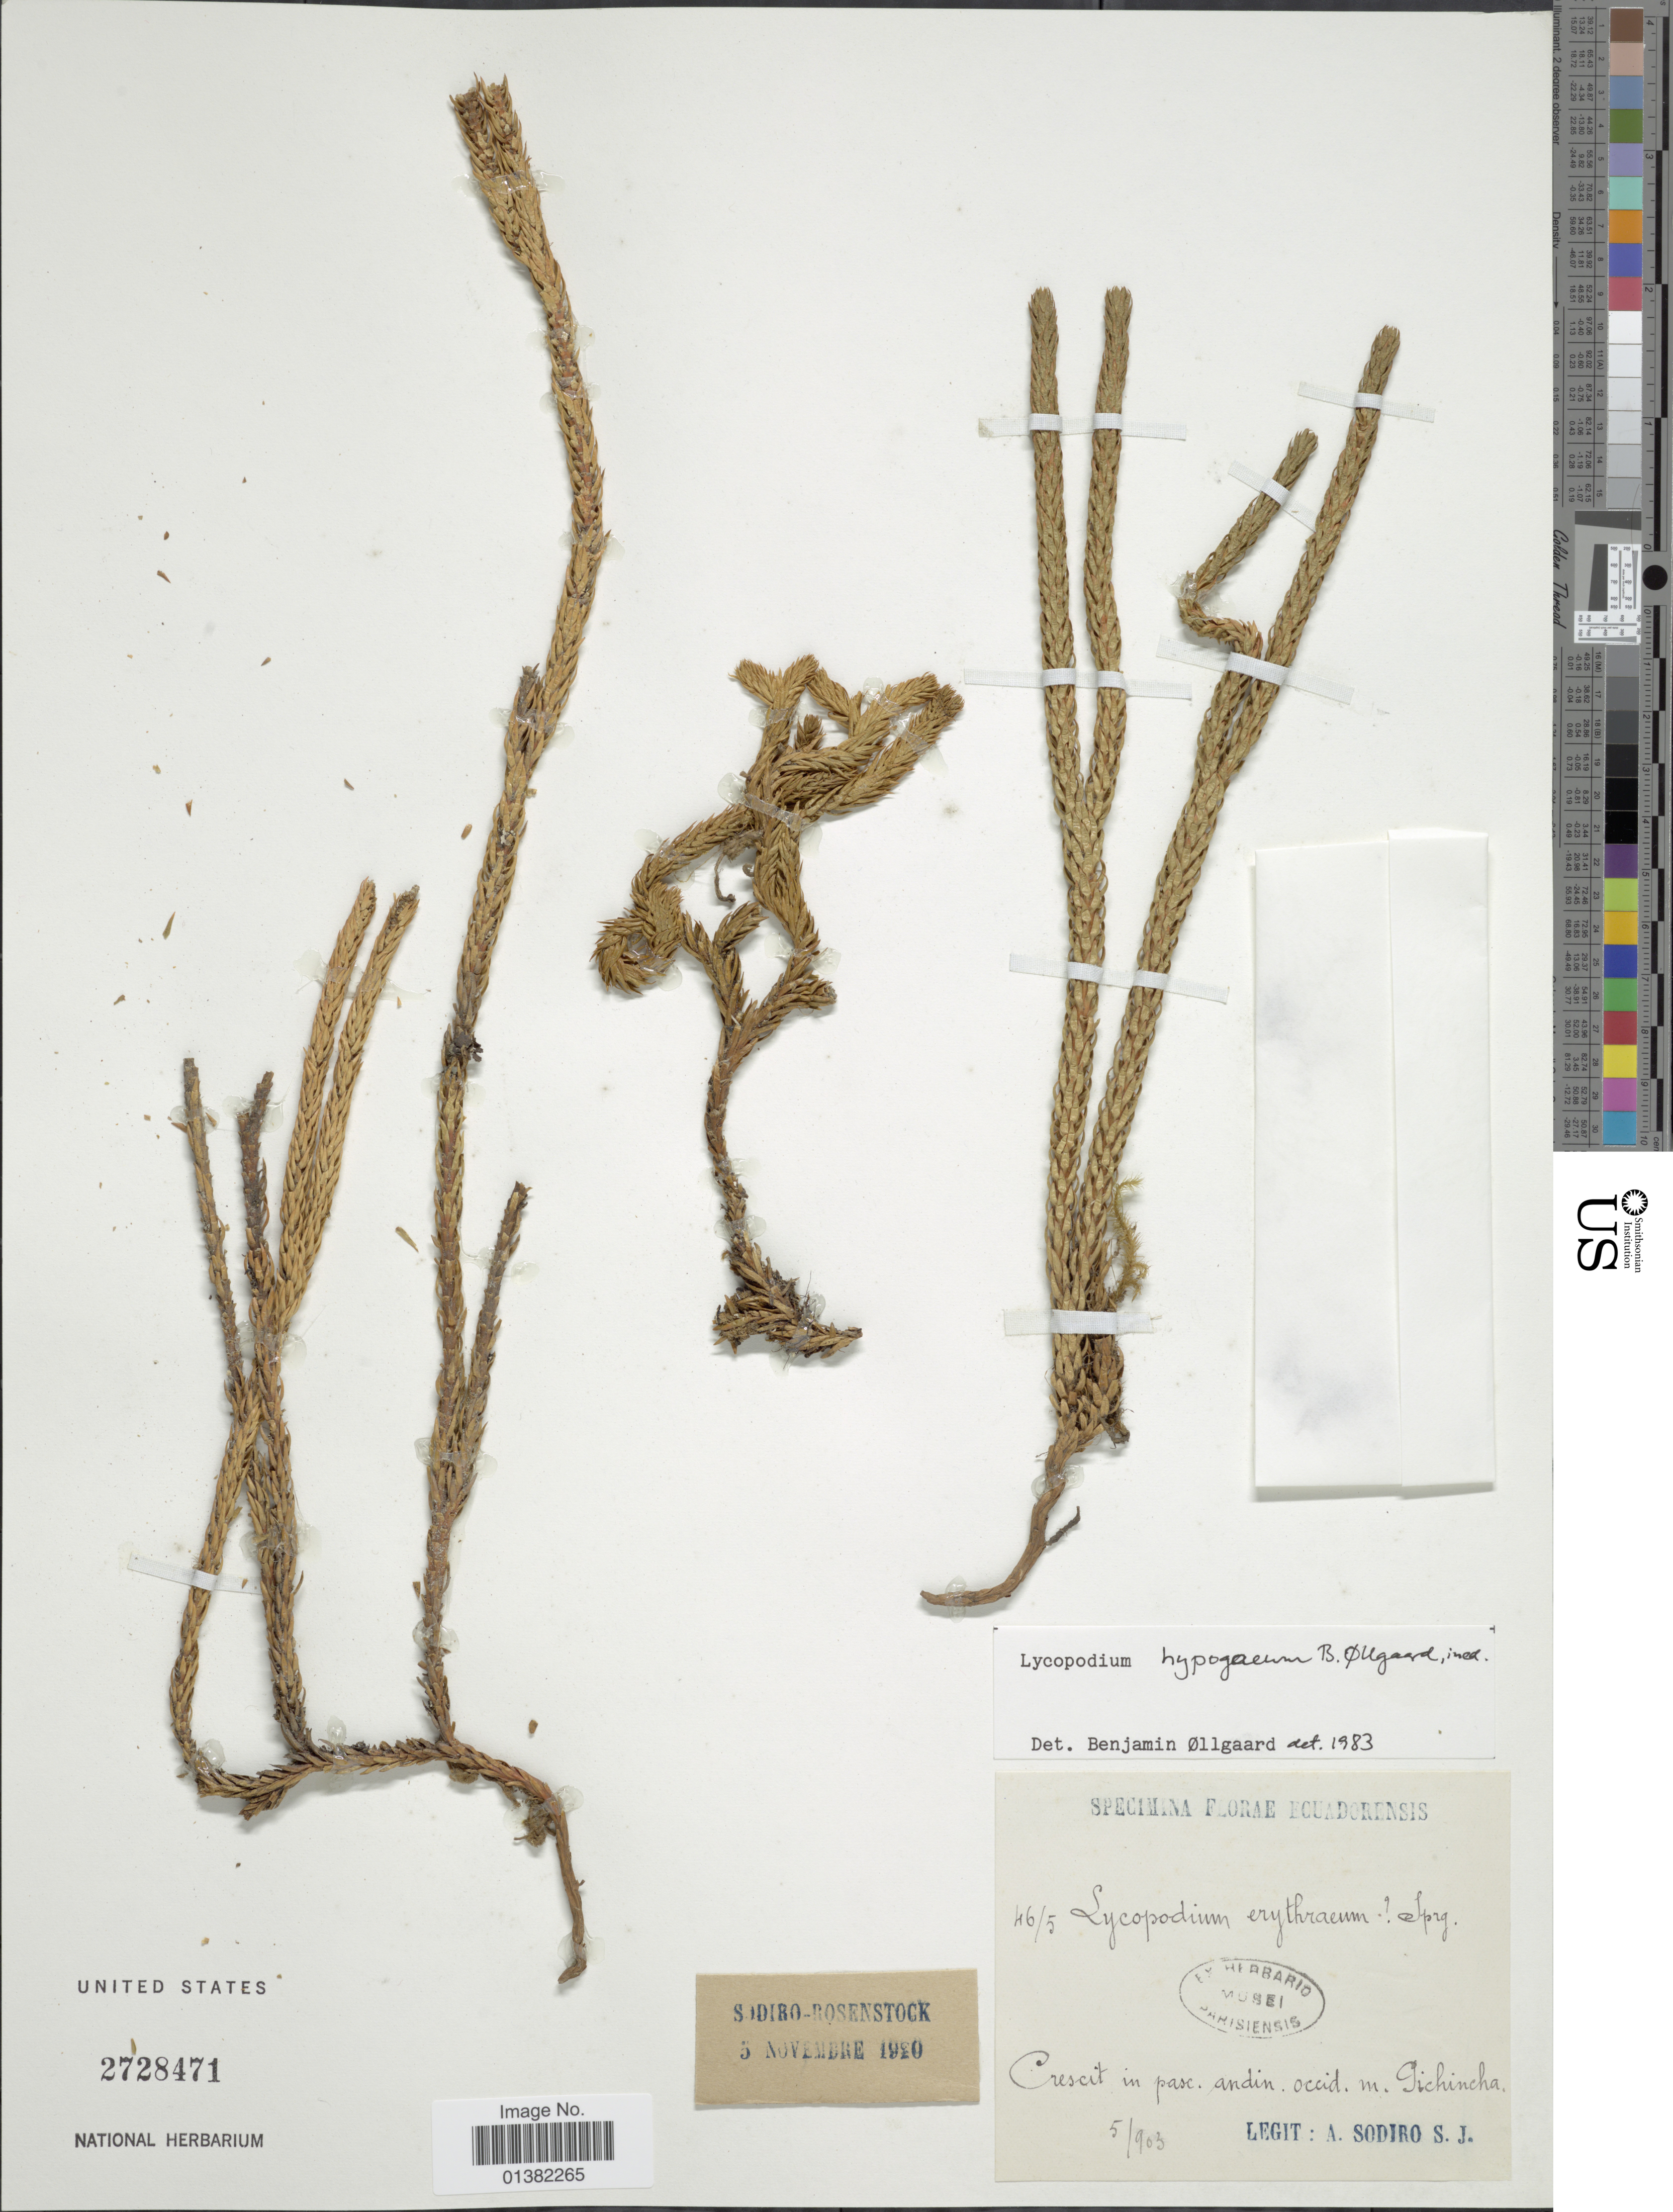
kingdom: Plantae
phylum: Tracheophyta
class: Lycopodiopsida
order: Lycopodiales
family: Lycopodiaceae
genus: Phlegmariurus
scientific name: Phlegmariurus hypogaeus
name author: (B. Øllg.) B. Øllg.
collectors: A. Sodiro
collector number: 46/5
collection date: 1903-05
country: Ecuador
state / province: Pichincha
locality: Crescit in pasc. andin. occid. m. Pichincha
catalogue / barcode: US 2728471